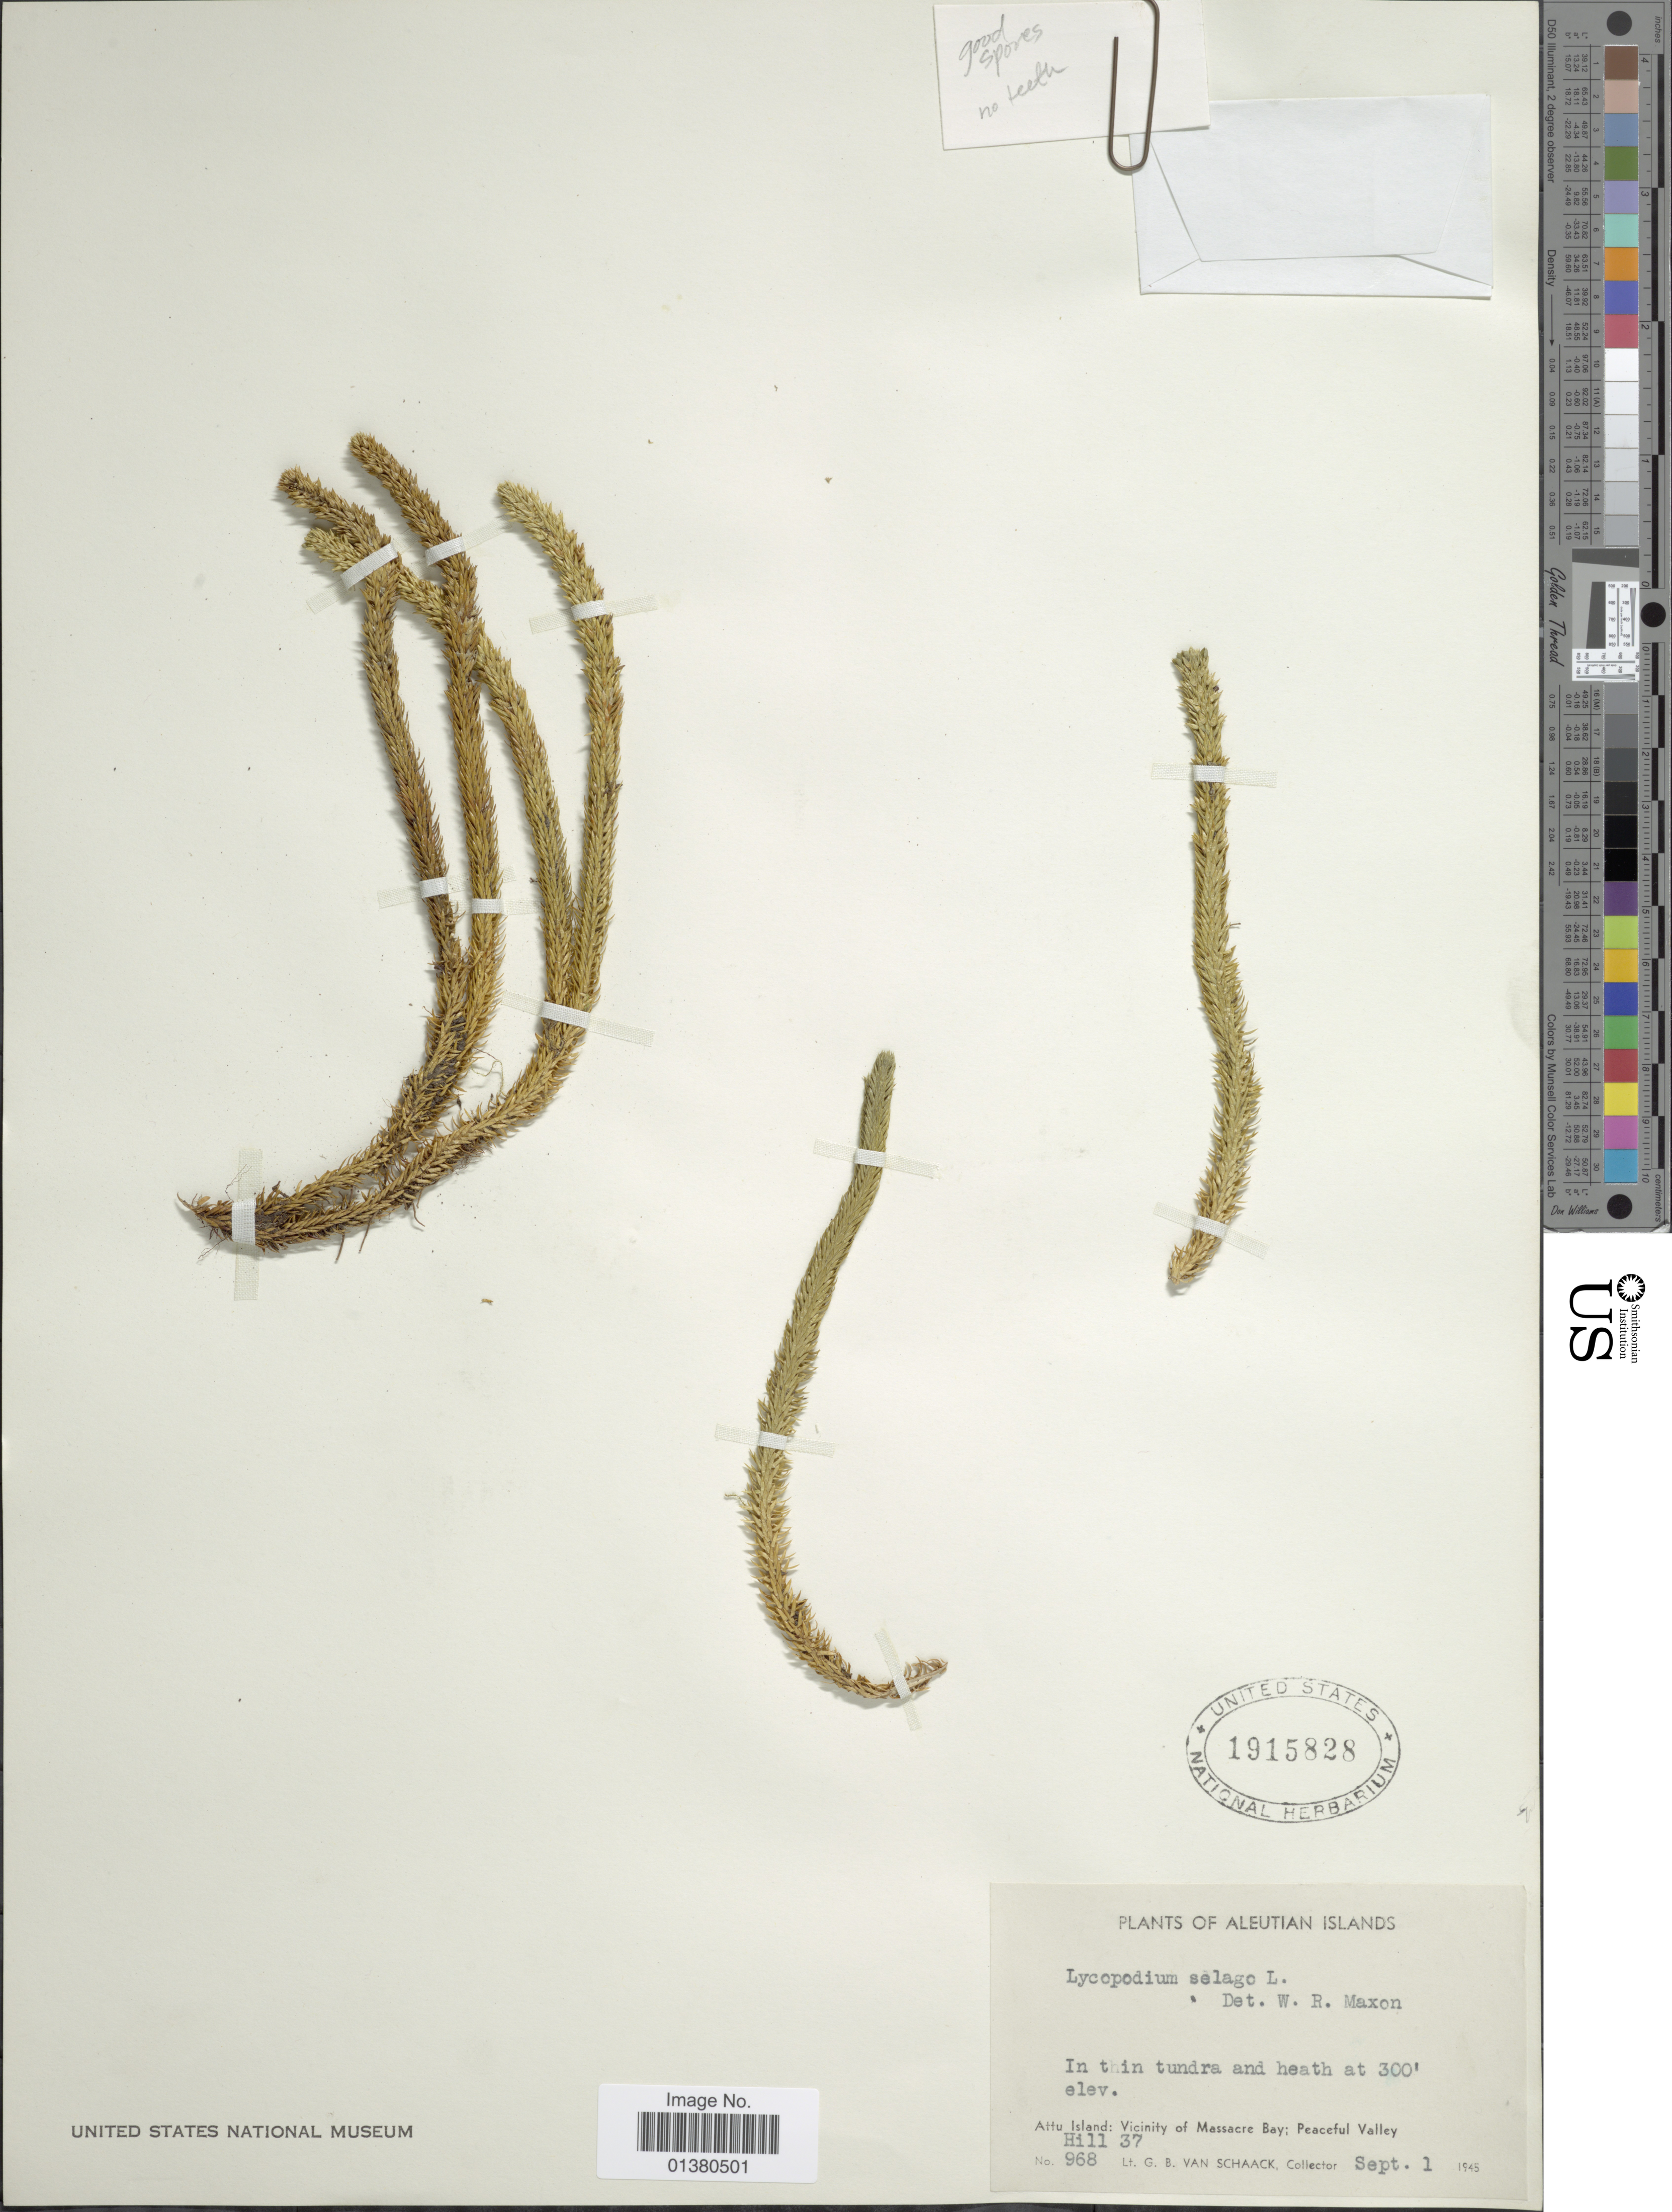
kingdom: Plantae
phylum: Tracheophyta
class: Lycopodiopsida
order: Lycopodiales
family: Lycopodiaceae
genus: Huperzia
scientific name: Huperzia selago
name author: (L.) Bernh. ex Schrank & Mart.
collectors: G. Van Schaack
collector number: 968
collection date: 1945-09-01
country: United States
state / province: Alaska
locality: Aleutian Island, Attu Island: Vicinity of Massacre Bay; Peacefull Valley Hill 37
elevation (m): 914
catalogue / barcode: US 1915828